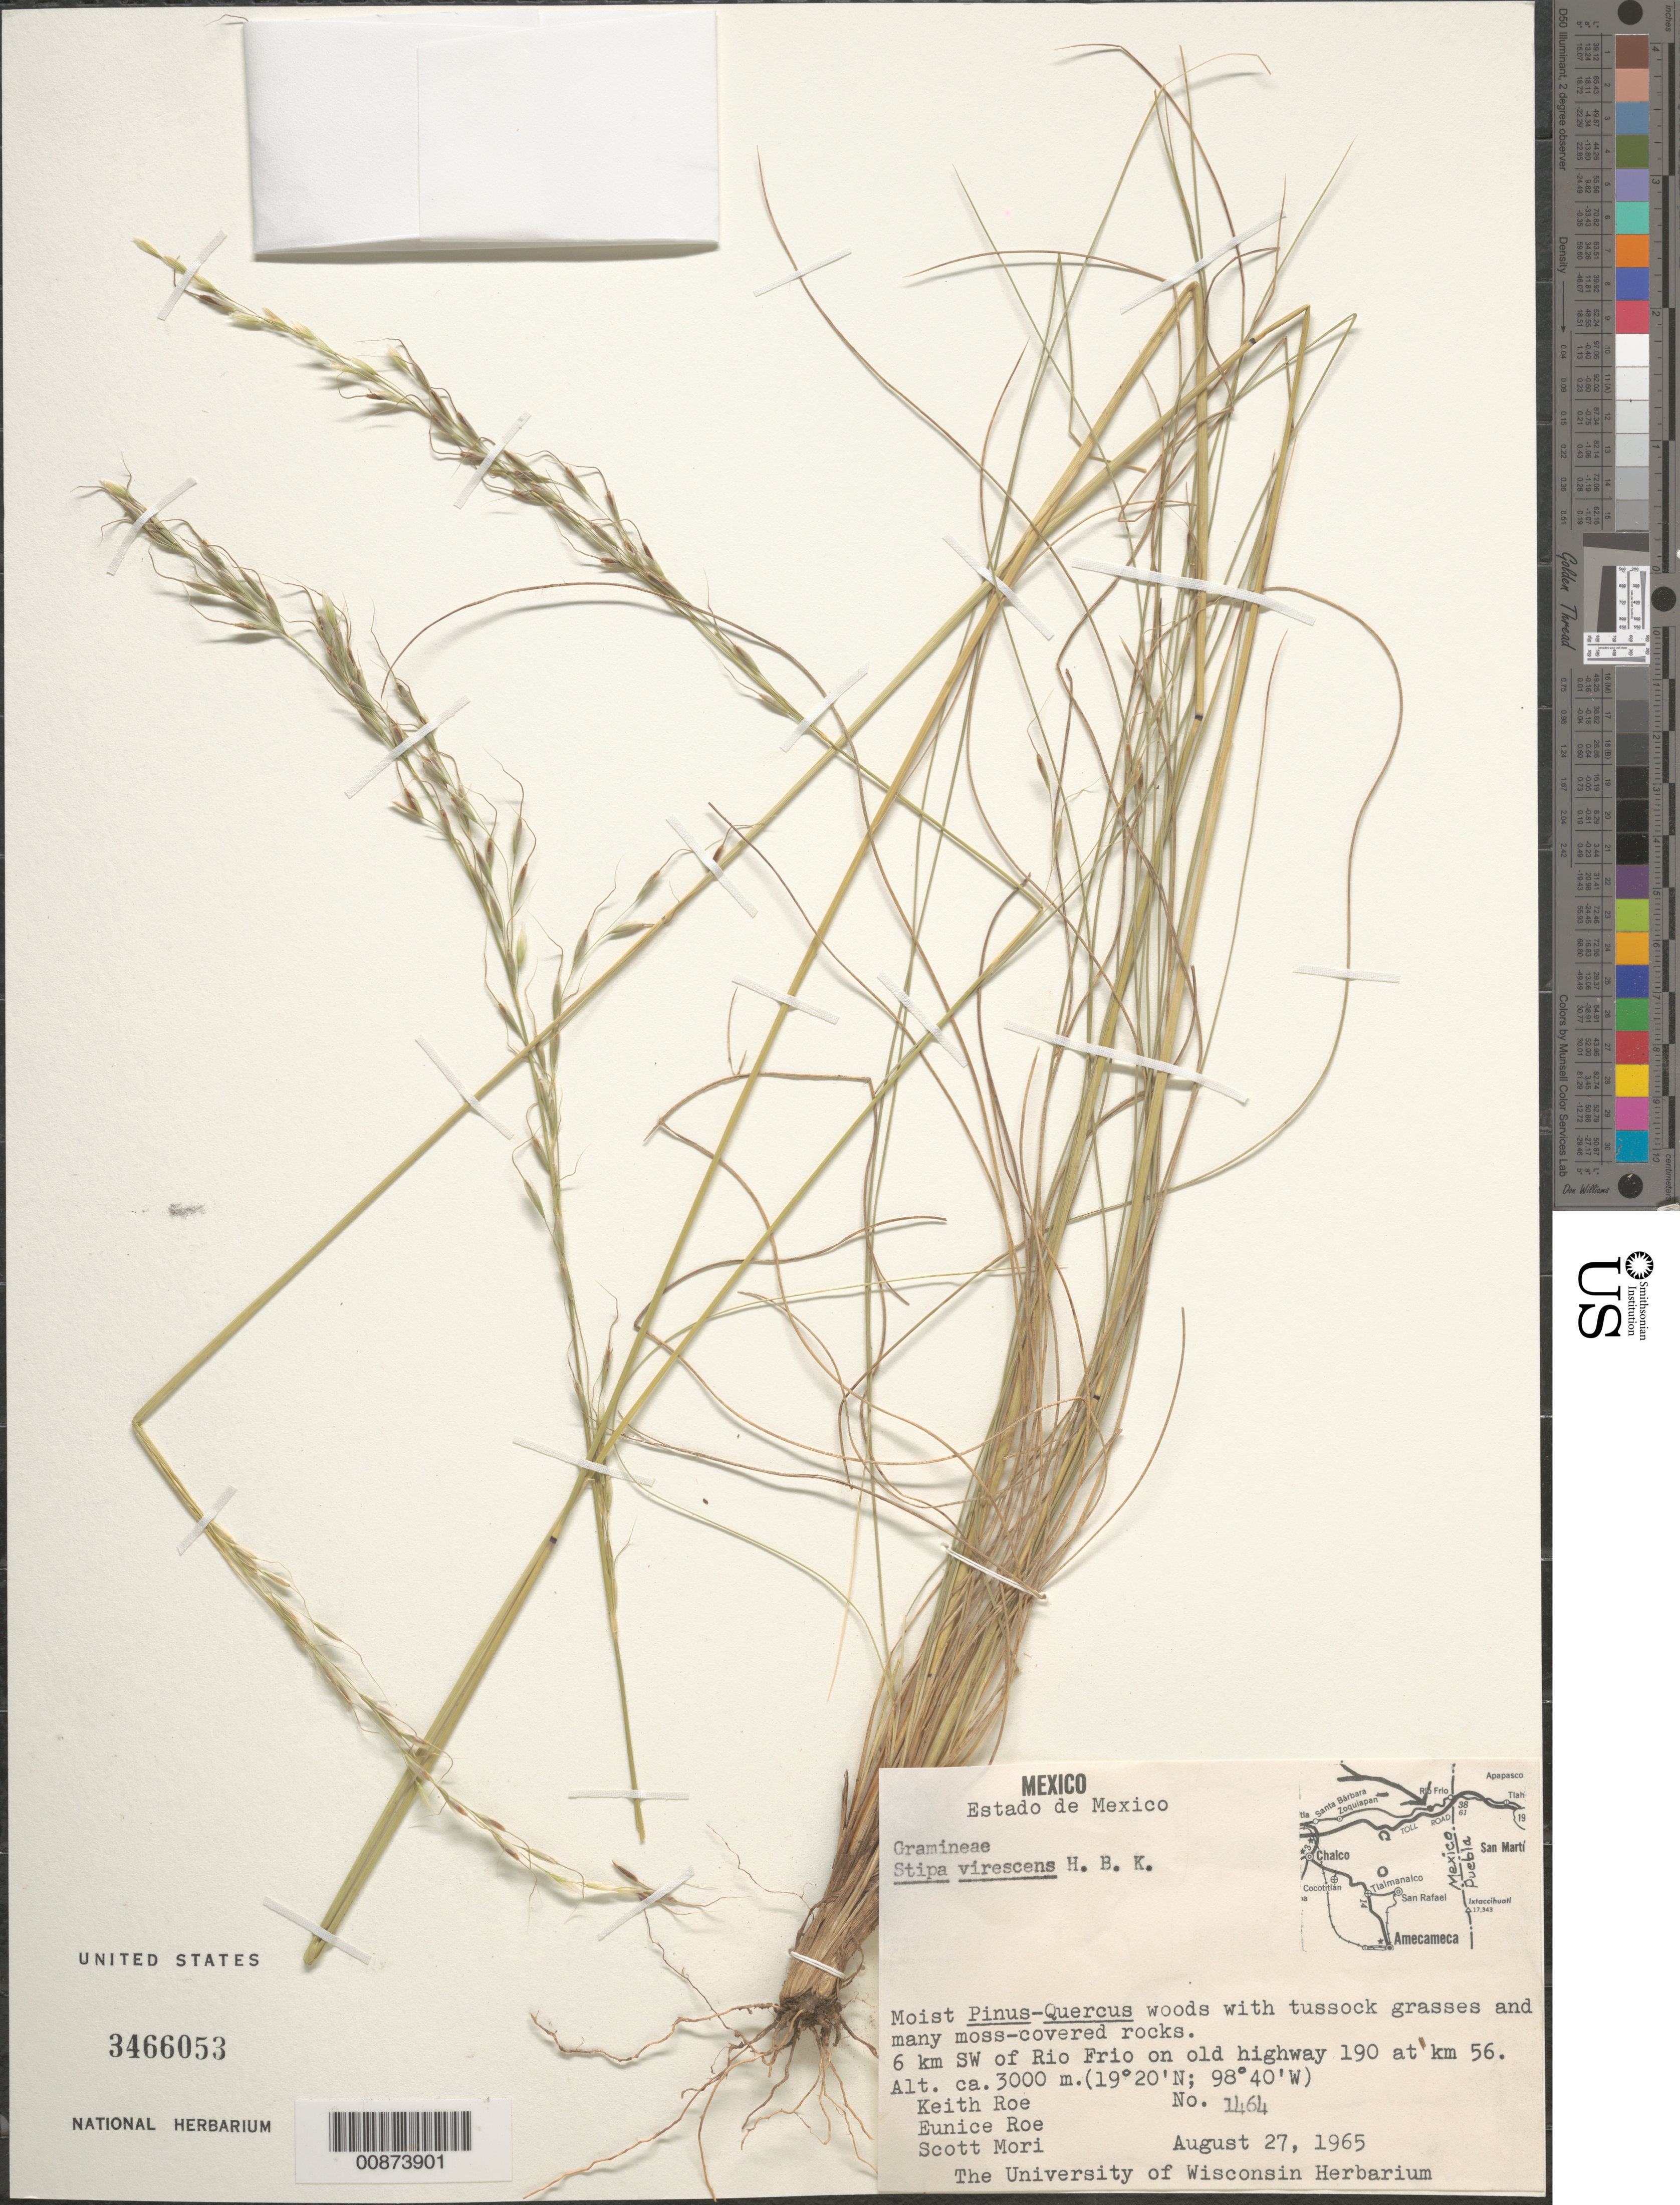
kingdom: Plantae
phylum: Tracheophyta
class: Liliopsida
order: Poales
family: Poaceae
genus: Stipa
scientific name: Stipa virescens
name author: Kunth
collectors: K. E. Roe, E. Roe & S. Mori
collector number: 1464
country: Mexico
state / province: México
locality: SW of Rio Frio on old highway 190 at km 56.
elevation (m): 3000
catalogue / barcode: US 3466053